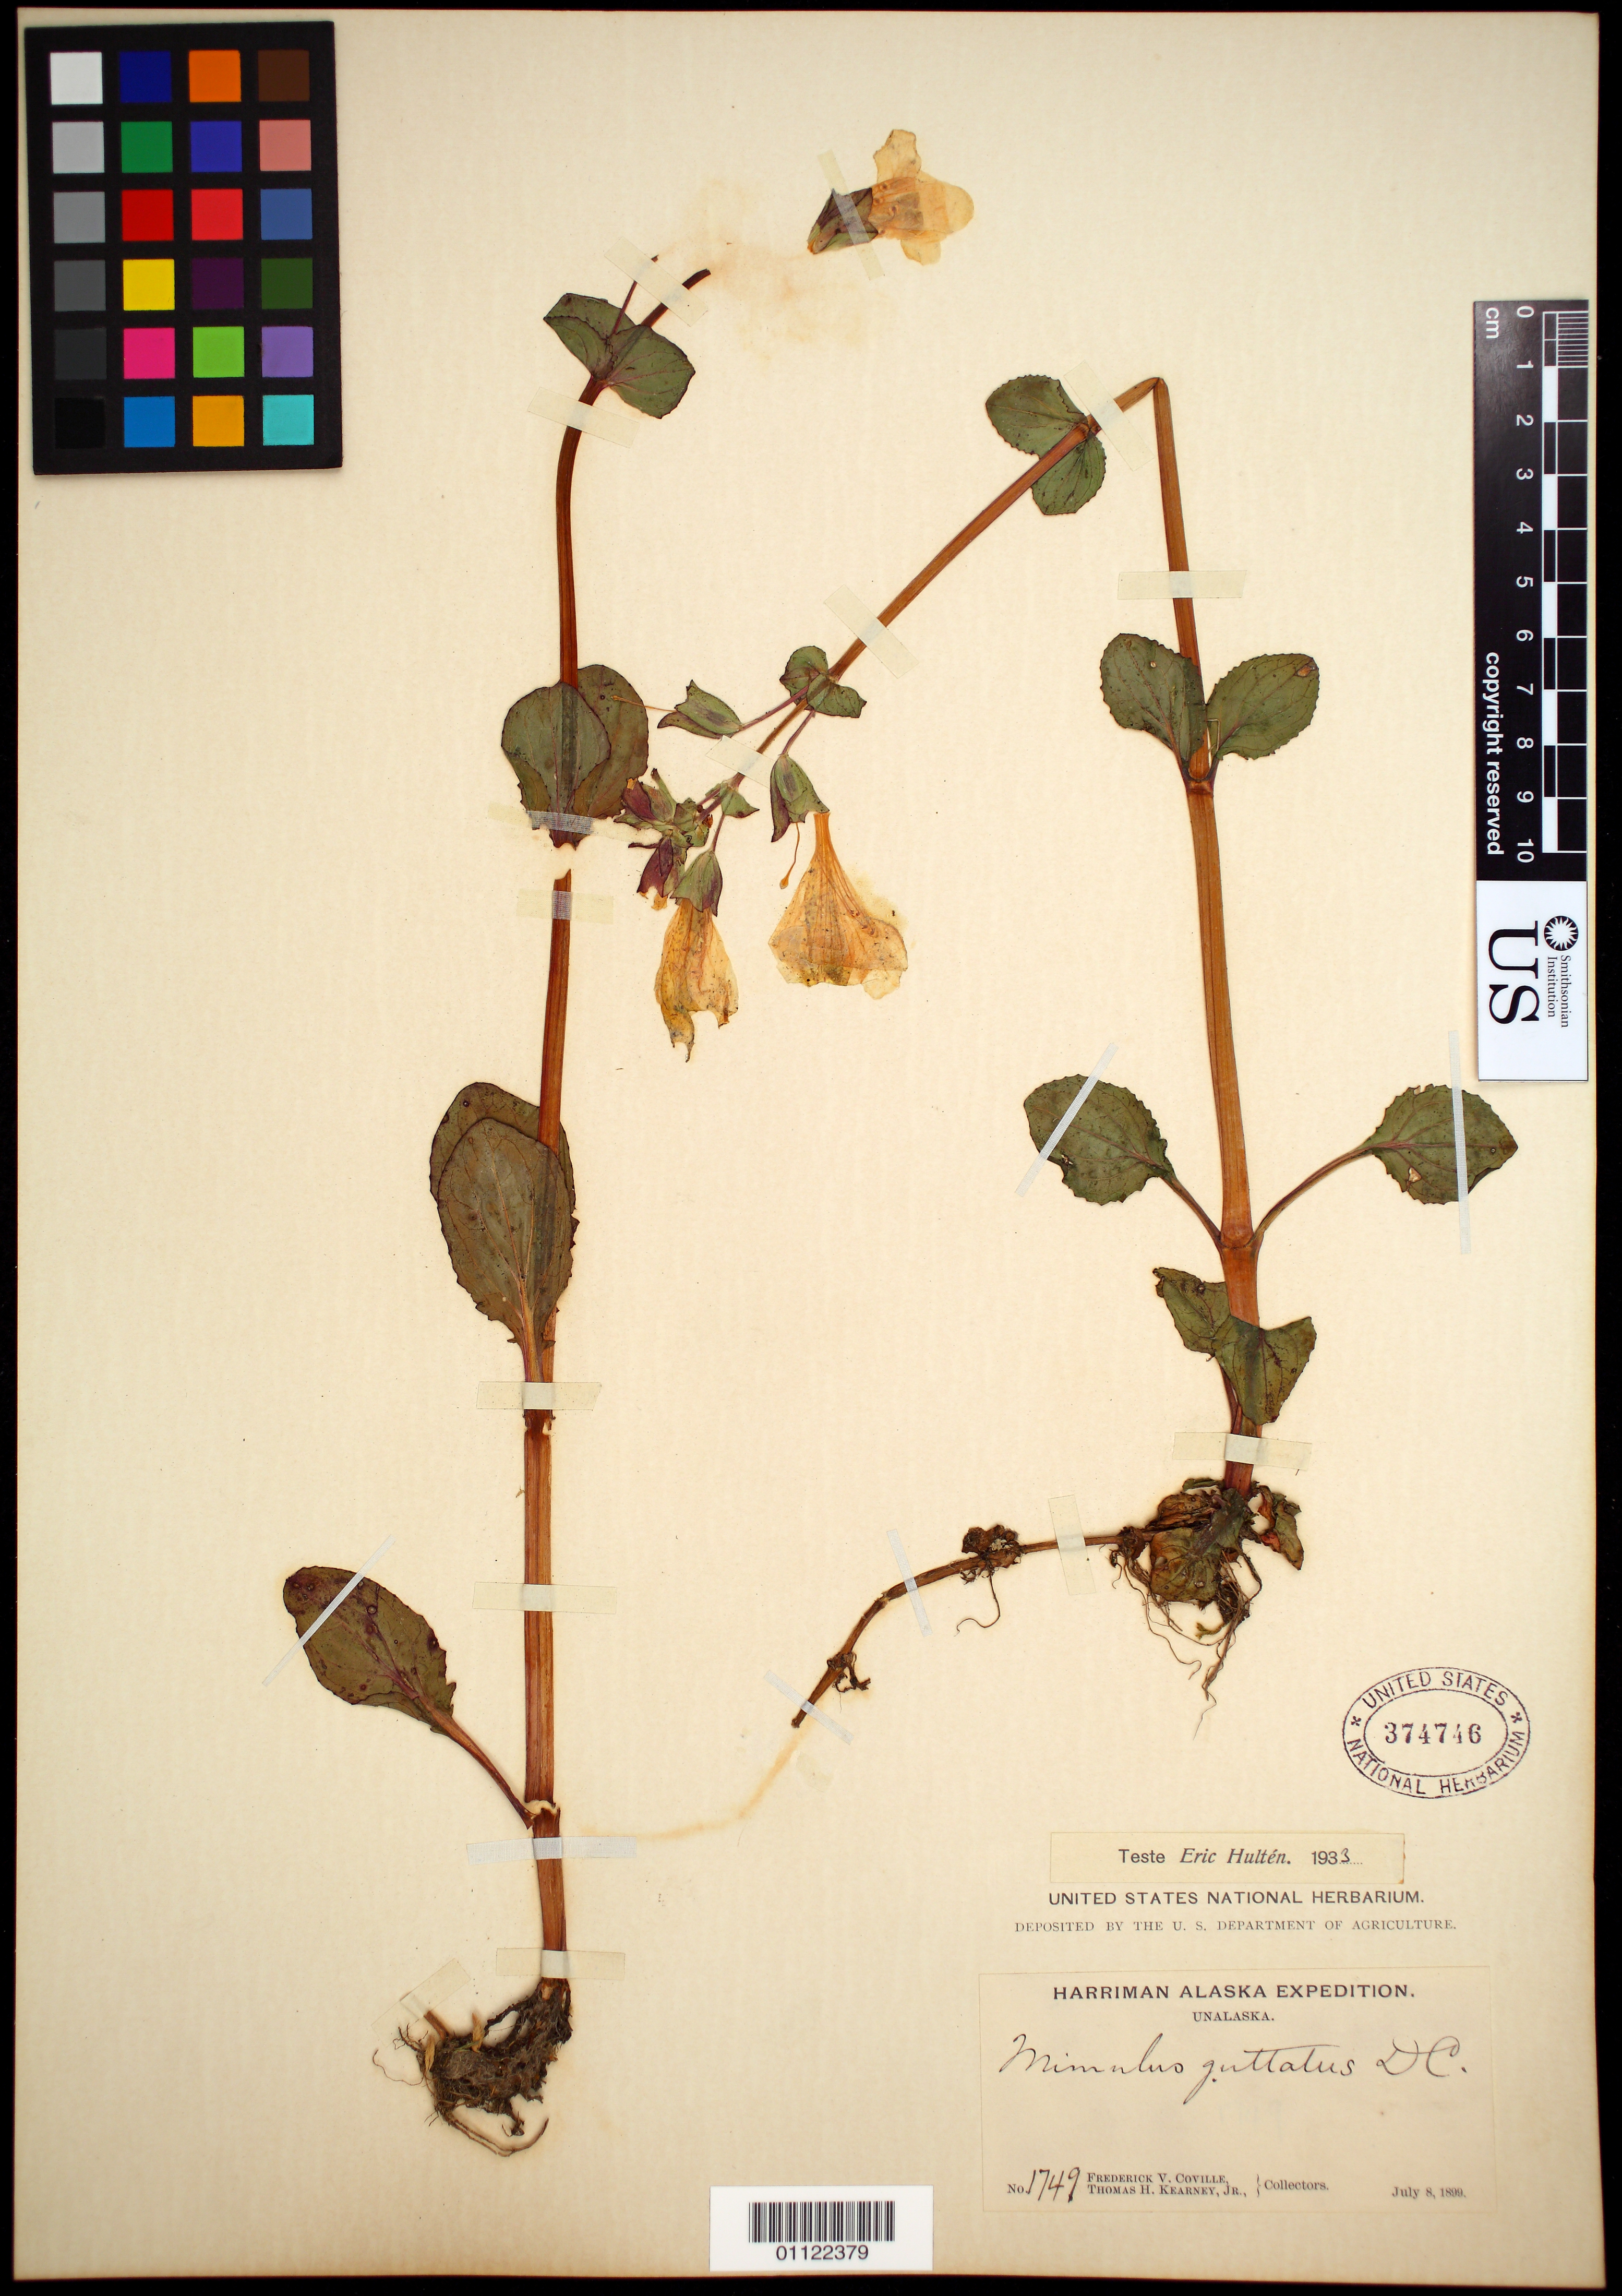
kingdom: Plantae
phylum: Tracheophyta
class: Magnoliopsida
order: Lamiales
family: Phrymaceae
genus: Mimulus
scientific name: Mimulus guttatus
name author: DC.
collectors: F. V. Coville & F. Funston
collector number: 1749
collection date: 1899-07-08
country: United States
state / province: Alaska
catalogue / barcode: US 374746